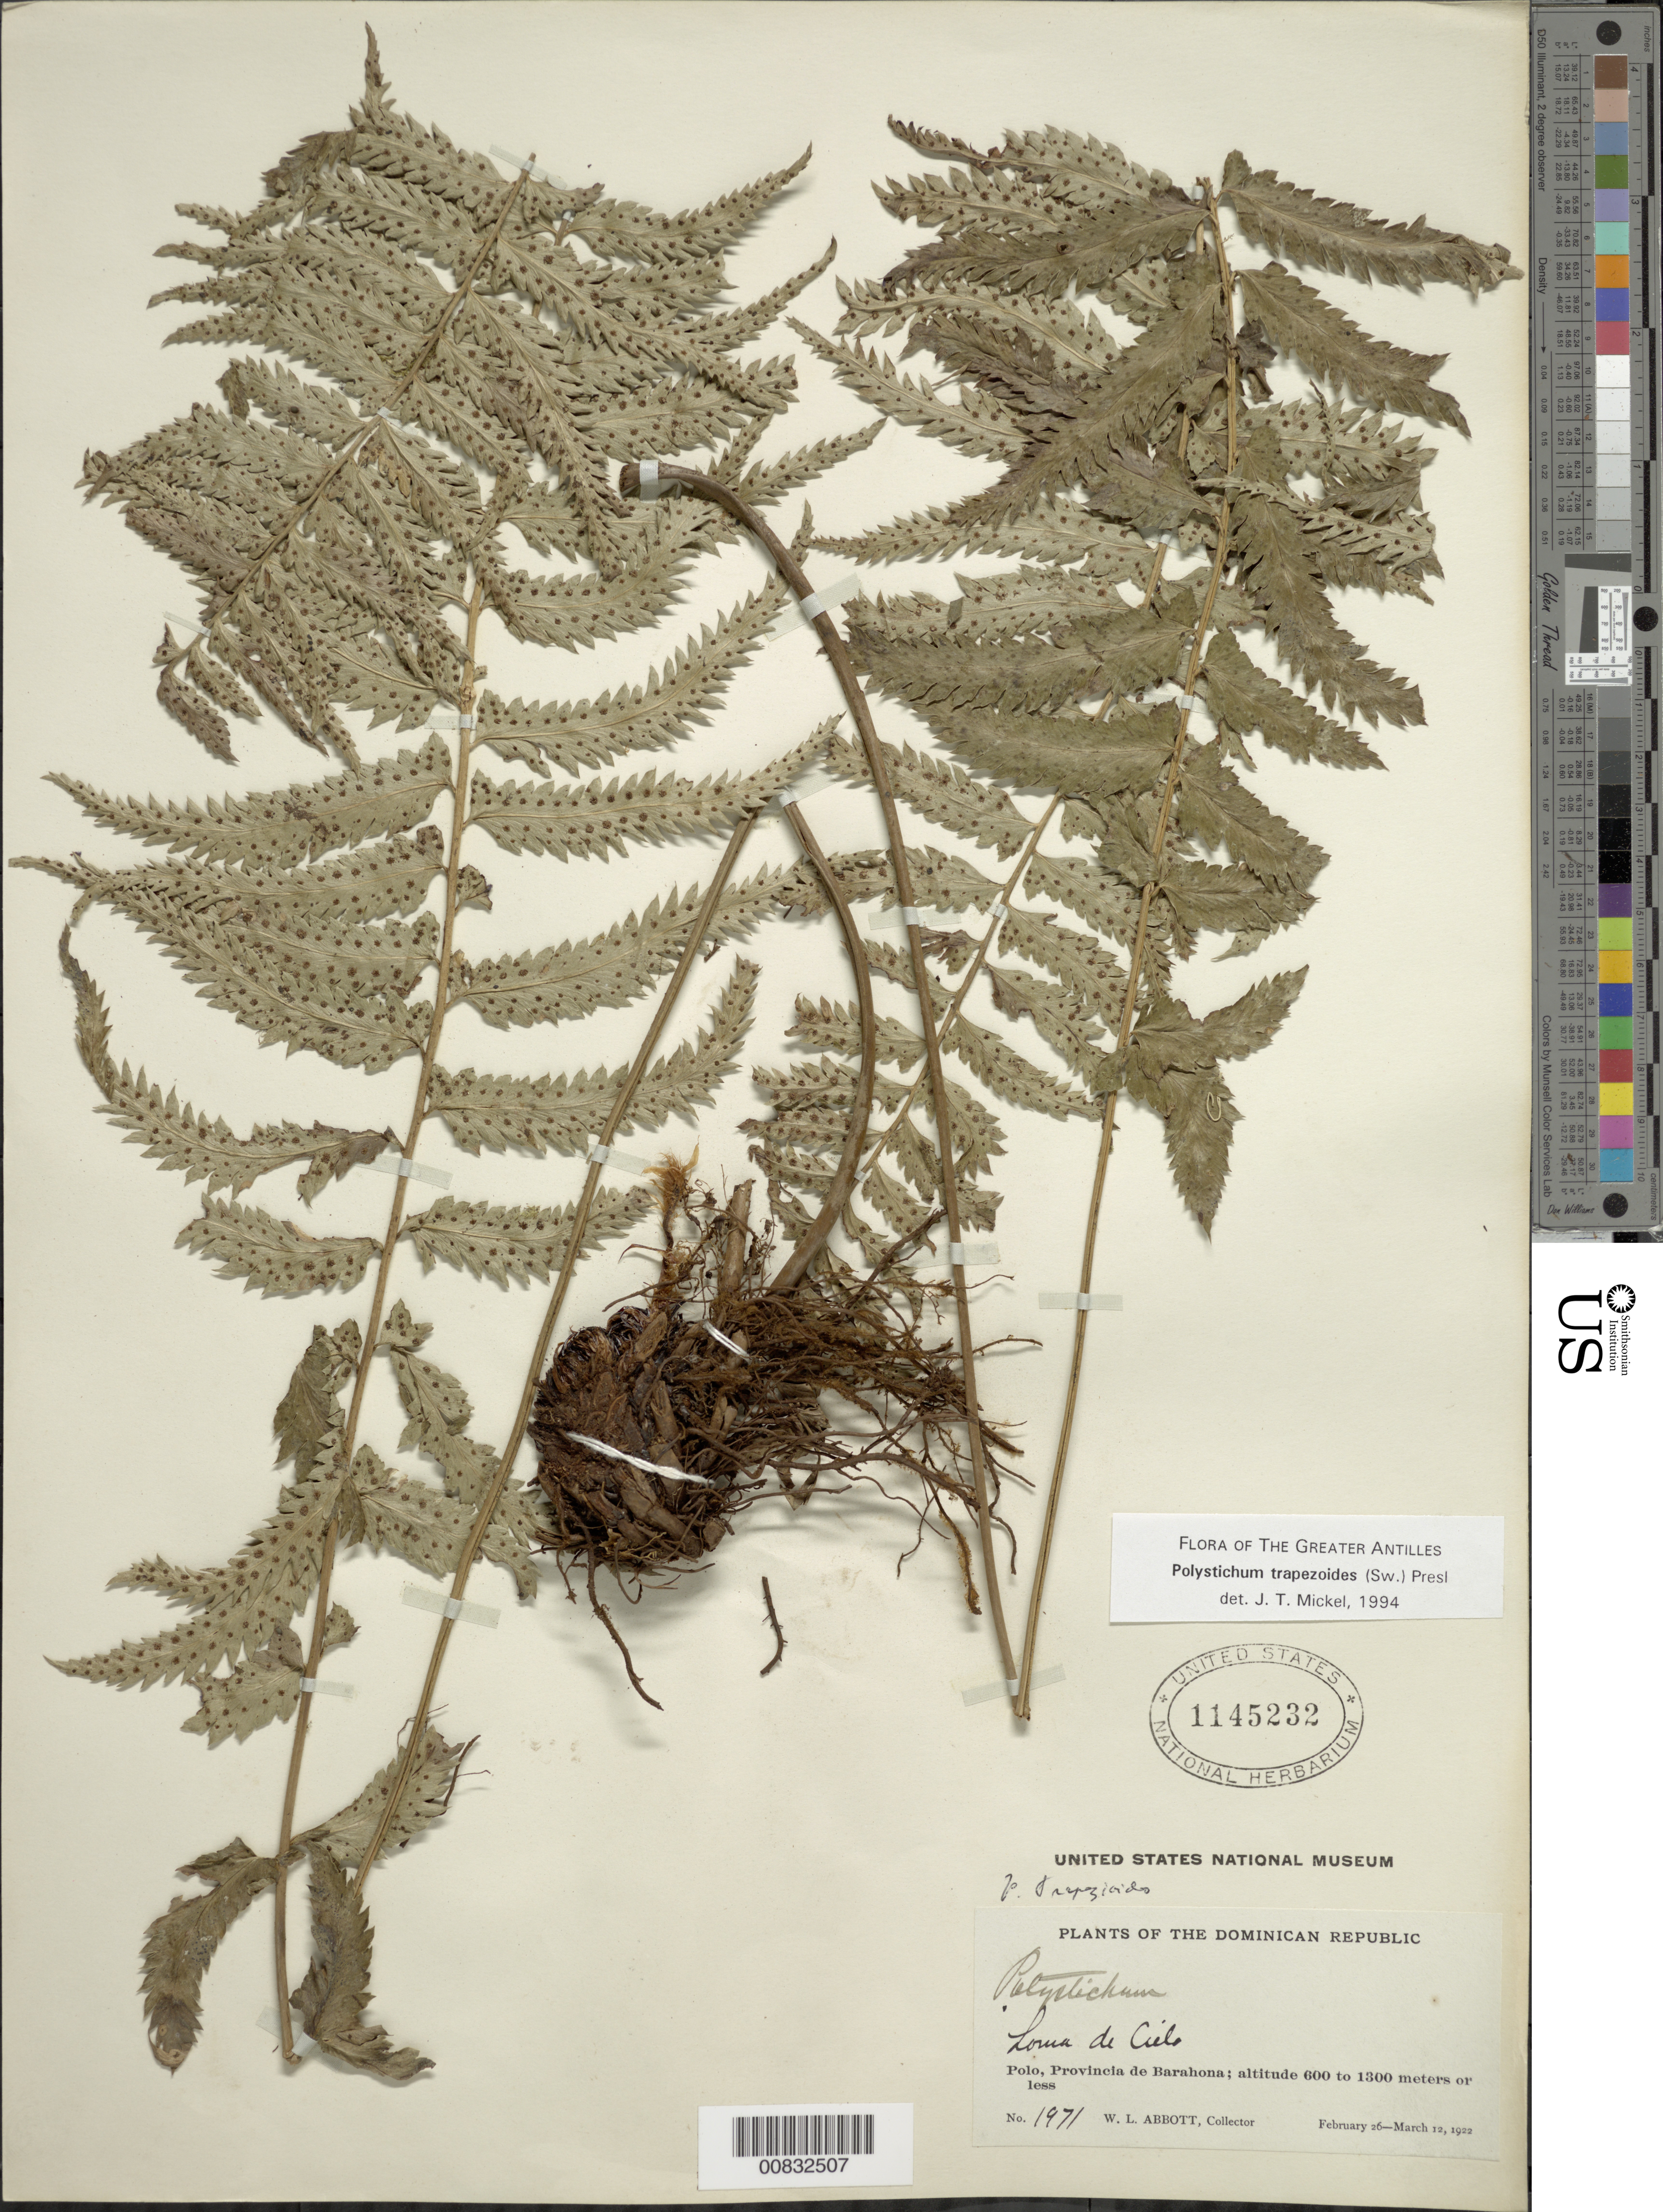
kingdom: Plantae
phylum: Tracheophyta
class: Polypodiopsida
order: Polypodiales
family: Dryopteridaceae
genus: Polystichum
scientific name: Polystichum trapezoides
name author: (Sw.) C. Presl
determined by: Mickel, J. T., (NY), New York Botanical Garden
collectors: W. L. Abbott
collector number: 1971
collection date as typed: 26 Feb 1922 to 12 Mar 1922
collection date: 1922-02-26/1922-03-12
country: Dominican Republic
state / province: Barahona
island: Hispaniola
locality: Polo, Loma de Cielo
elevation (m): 600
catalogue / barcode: US 1145232